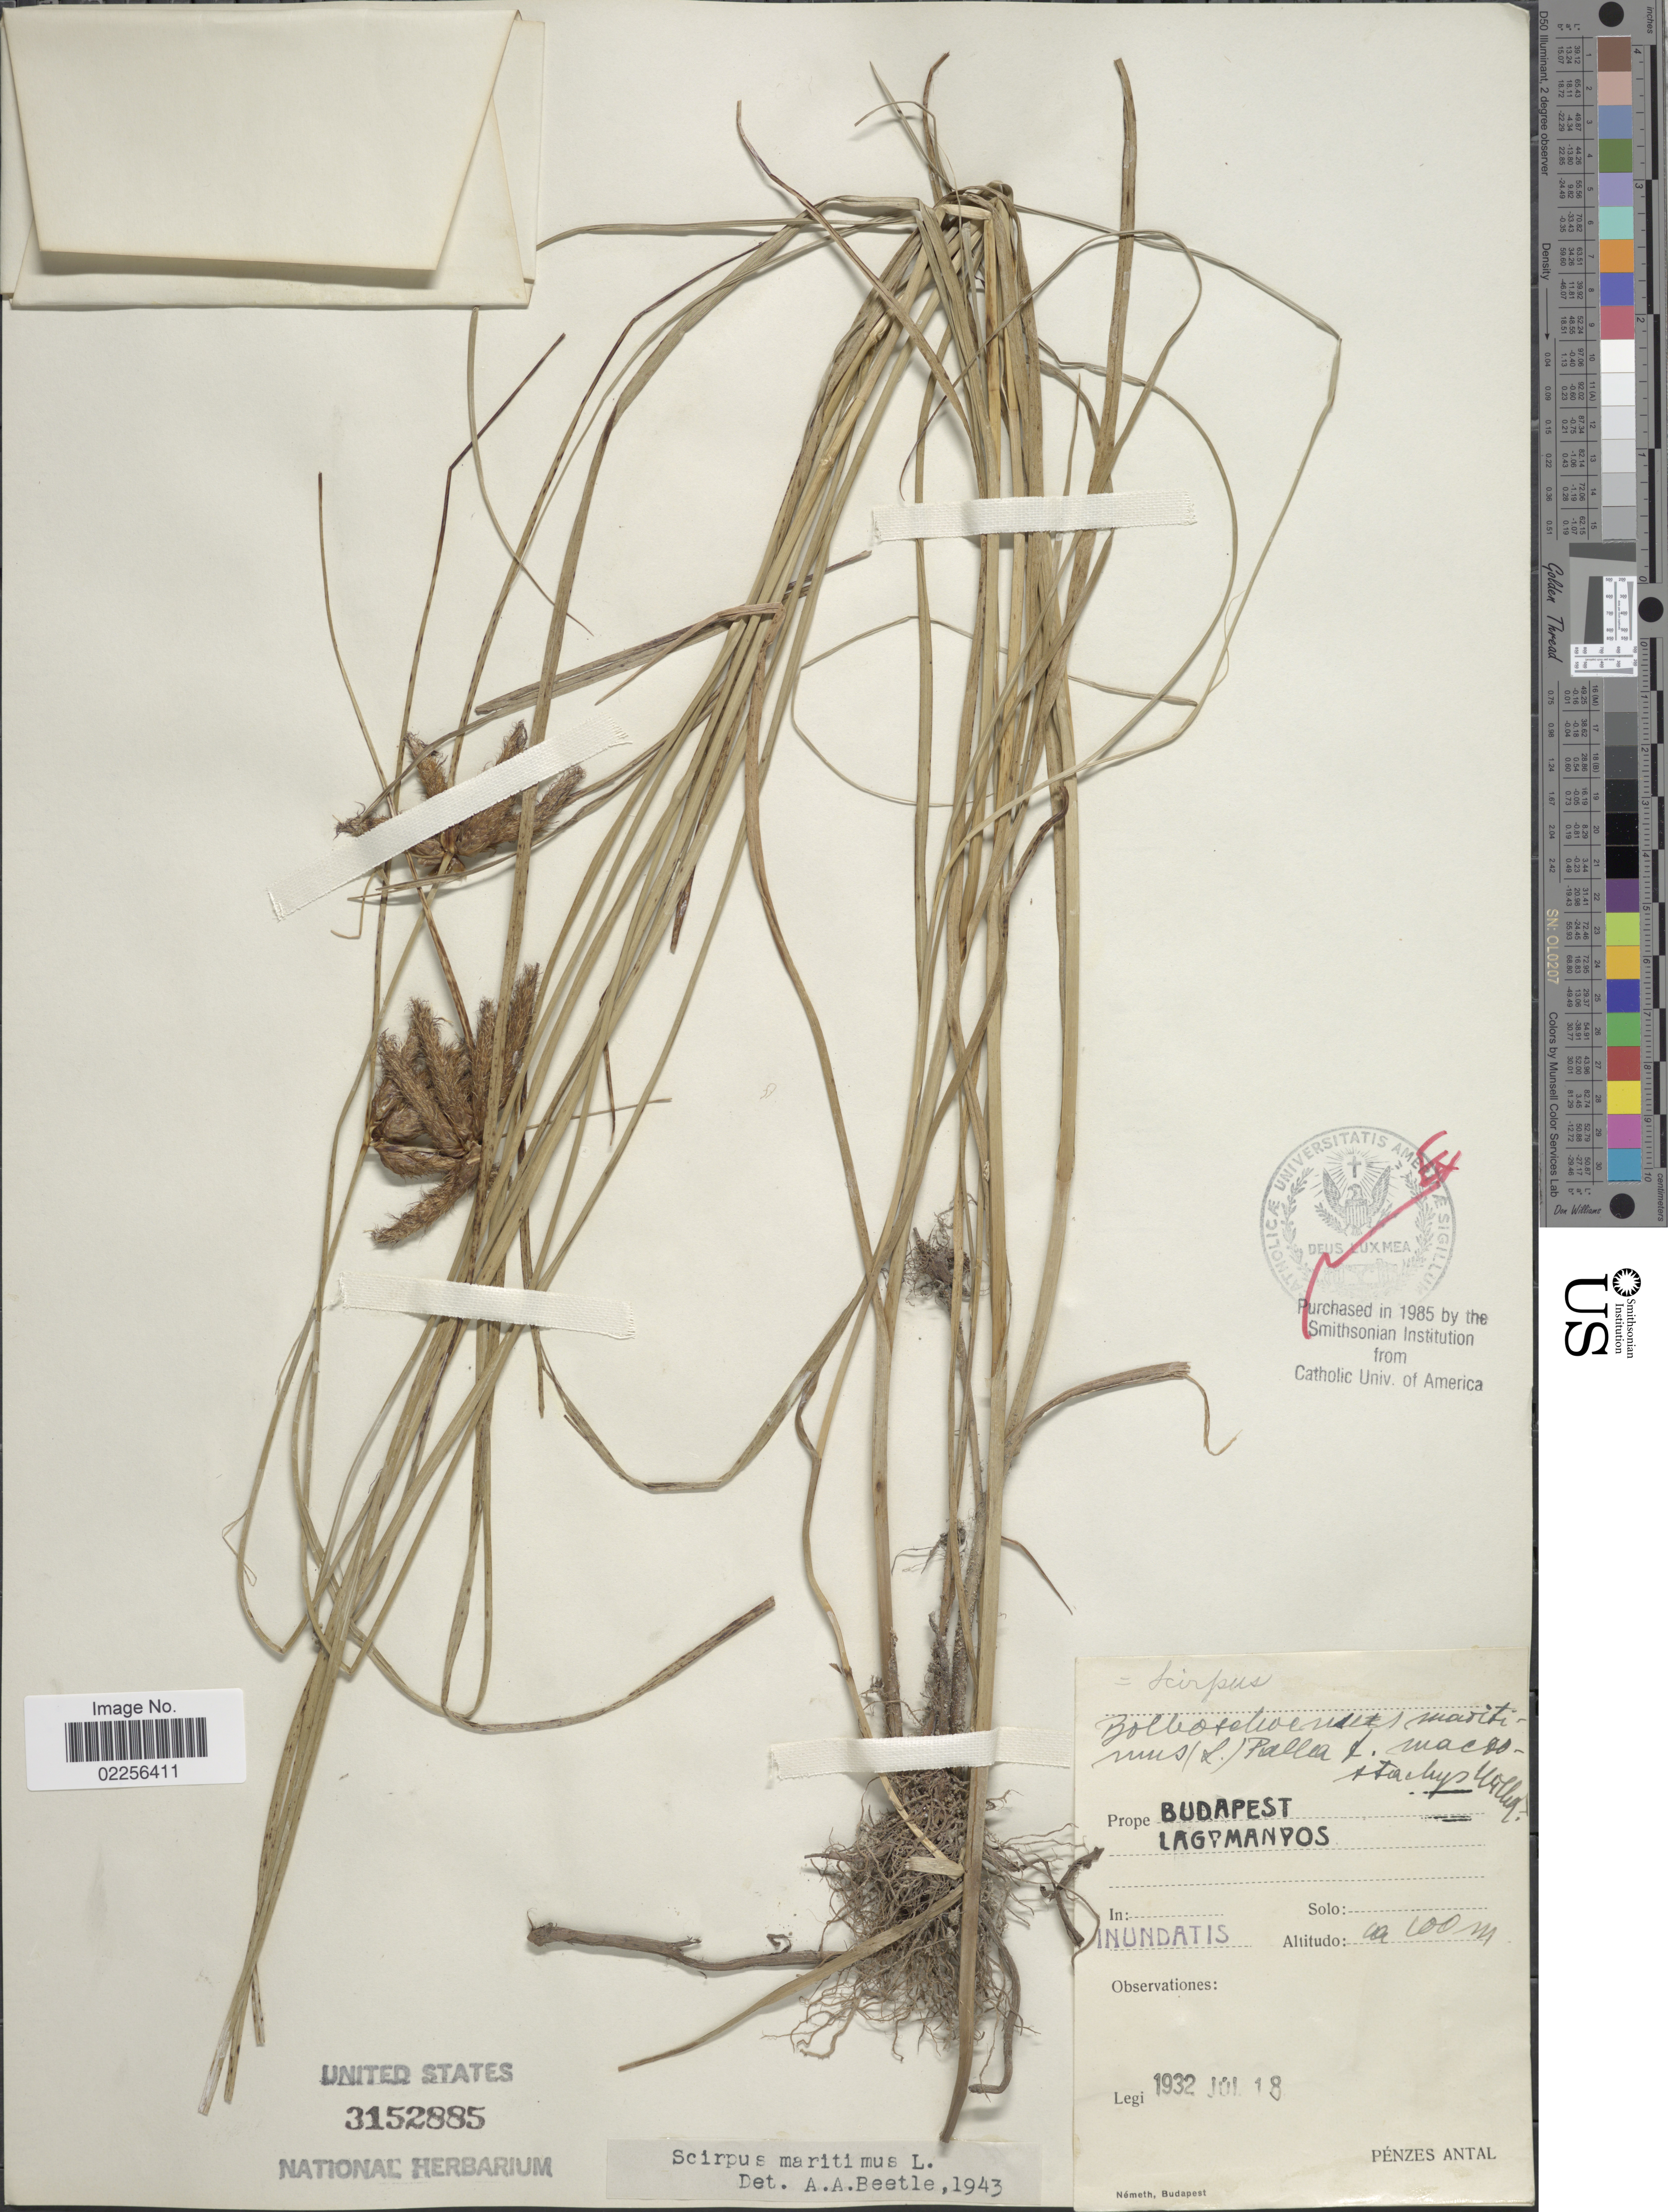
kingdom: Plantae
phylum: Tracheophyta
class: Liliopsida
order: Poales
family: Cyperaceae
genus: Bolboschoenus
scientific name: Bolboschoenus maritimus subsp. maritimus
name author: (L.) Palla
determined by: Strong, Mark T., (BOT), Smithsonian Institution - National Museum of Natural History (UNITED STATES)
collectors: A. Pénzes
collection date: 1932-07-18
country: Hungary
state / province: Budapest, Capital District of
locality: Budapest. Lagymanyos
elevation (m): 100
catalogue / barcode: US 3152885